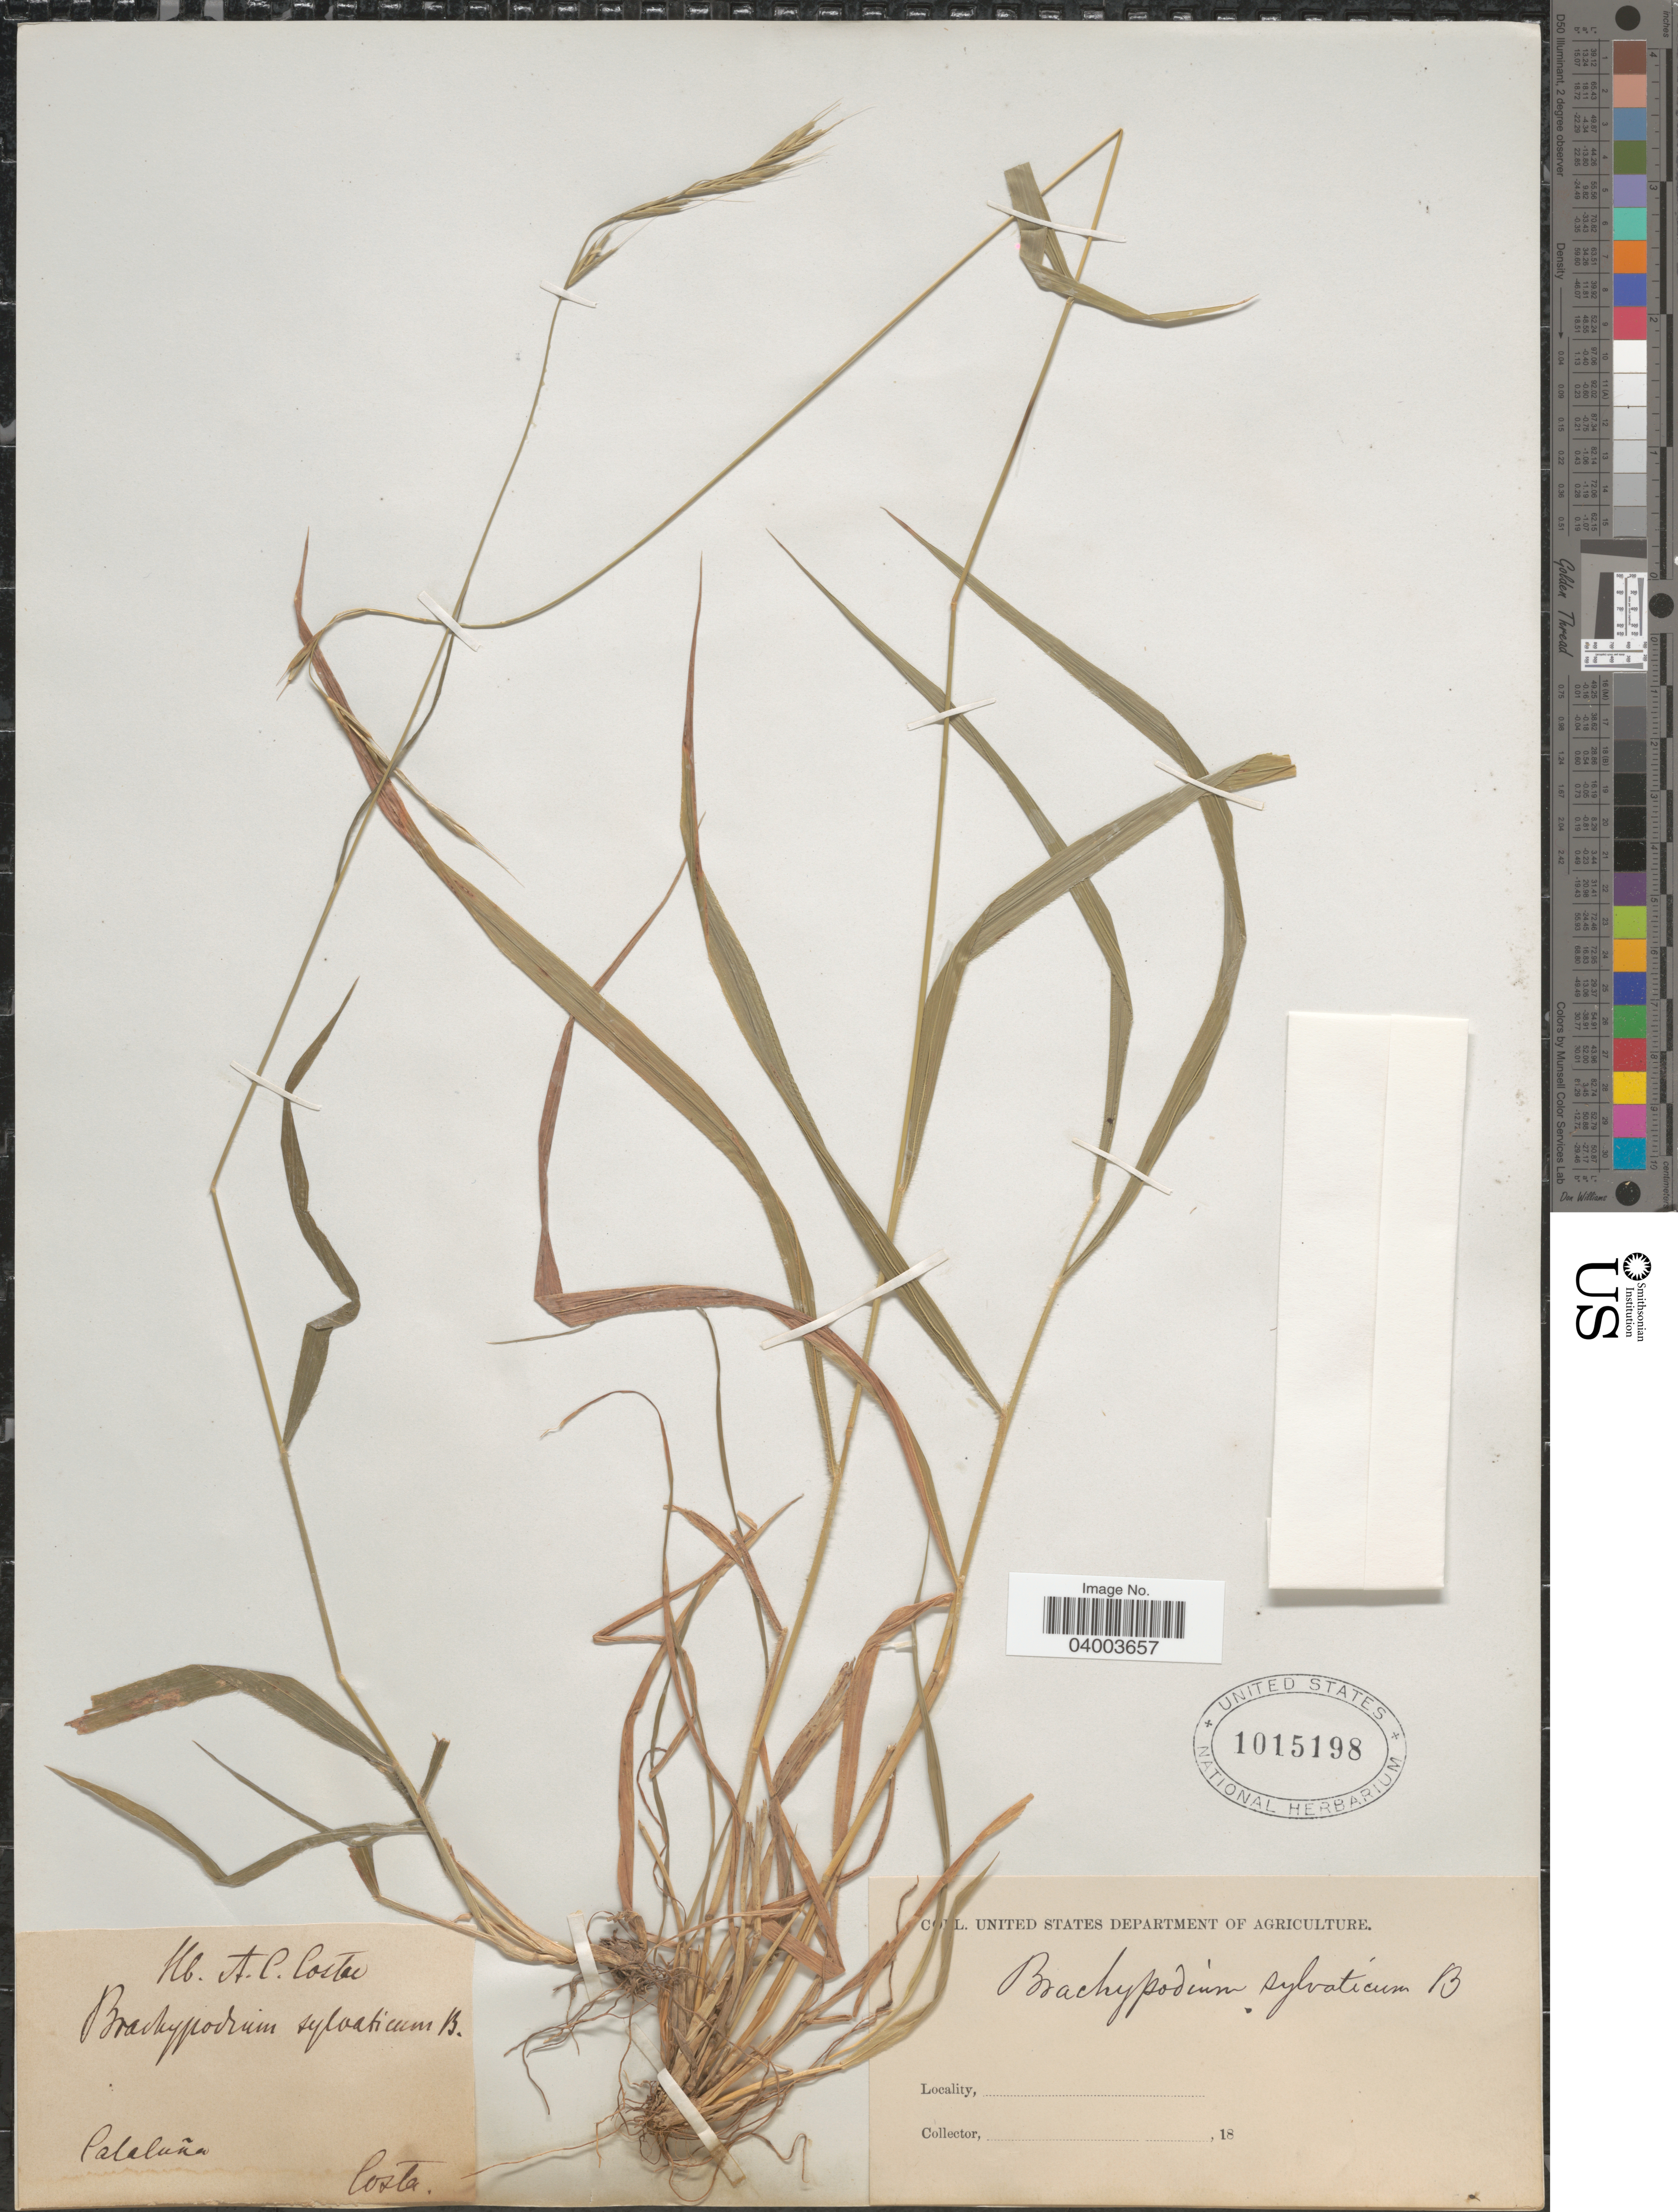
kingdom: Plantae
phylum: Tracheophyta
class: Liliopsida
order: Poales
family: Poaceae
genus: Brachypodium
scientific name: Brachypodium sylvaticum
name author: (Huds.) P. Beauv.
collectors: A. Costa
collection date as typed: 18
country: Spain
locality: Cataluña.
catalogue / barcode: US 1015198